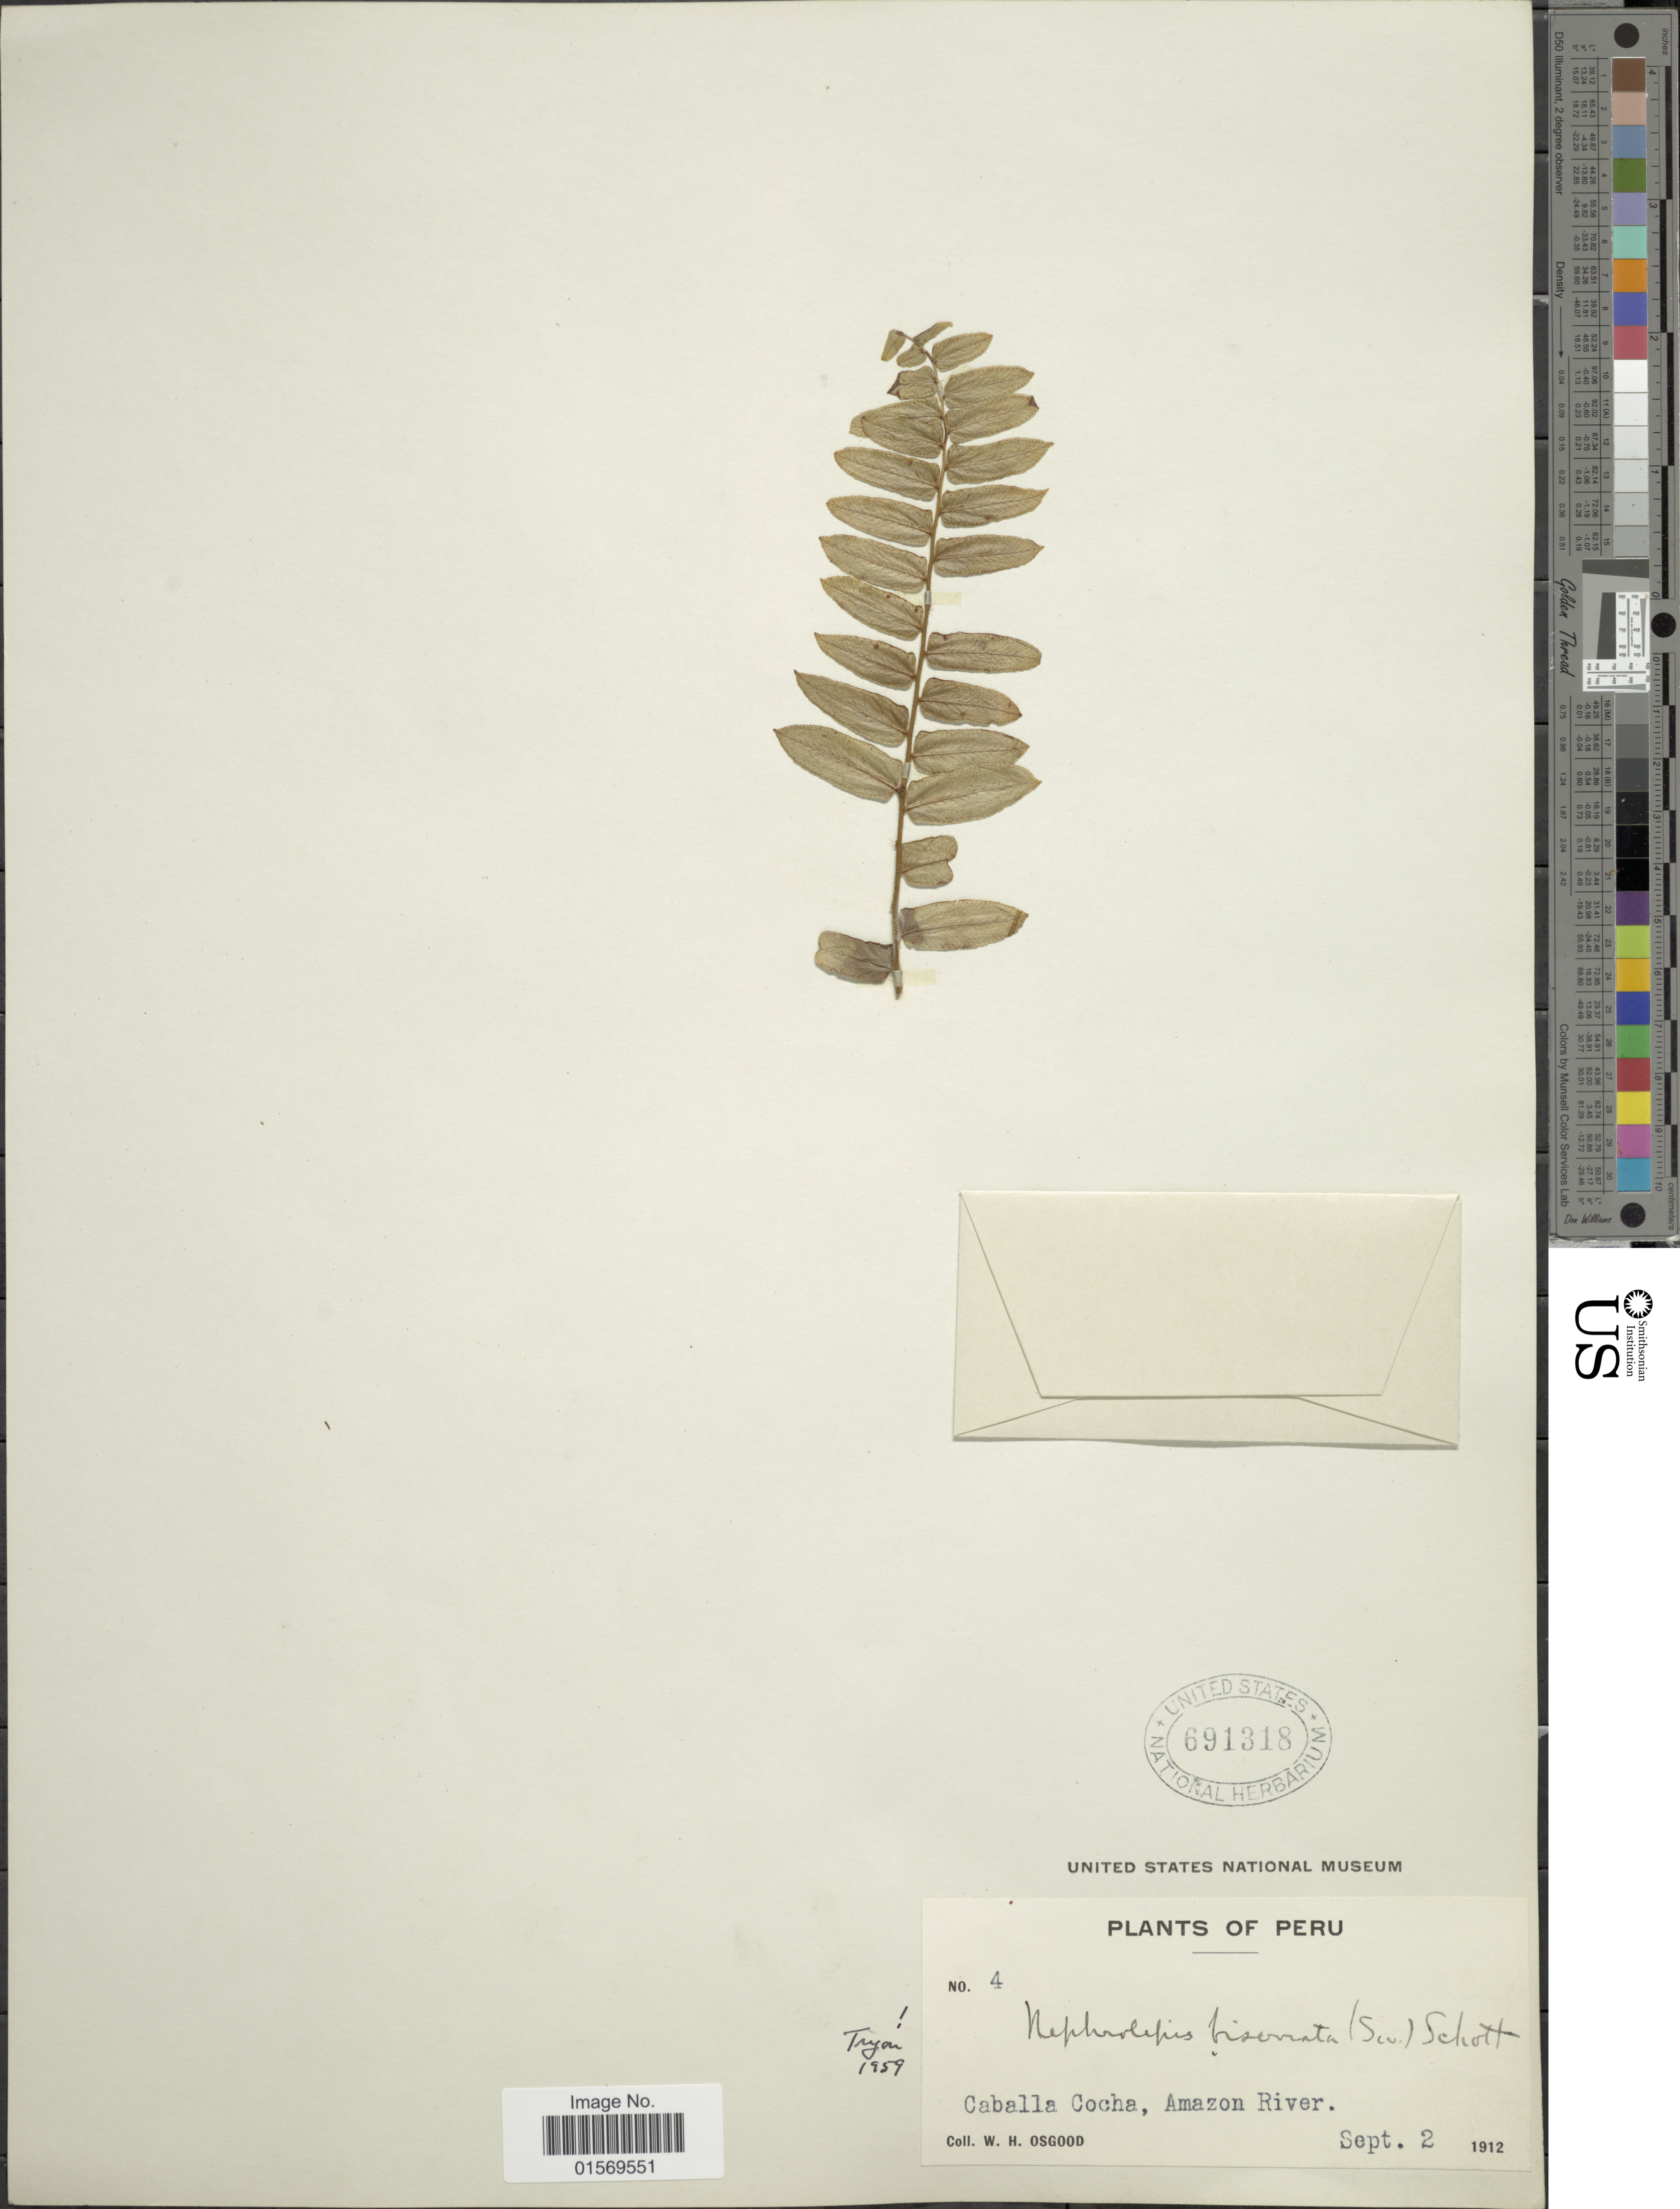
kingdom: Plantae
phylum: Tracheophyta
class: Polypodiopsida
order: Polypodiales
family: Nephrolepidaceae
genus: Nephrolepis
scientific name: Nephrolepis biserrata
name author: (Sw.) Schott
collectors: W. Osgood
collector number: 4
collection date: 1912-09-02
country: Peru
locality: Caballa Coha, Amazon River,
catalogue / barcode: US 691318